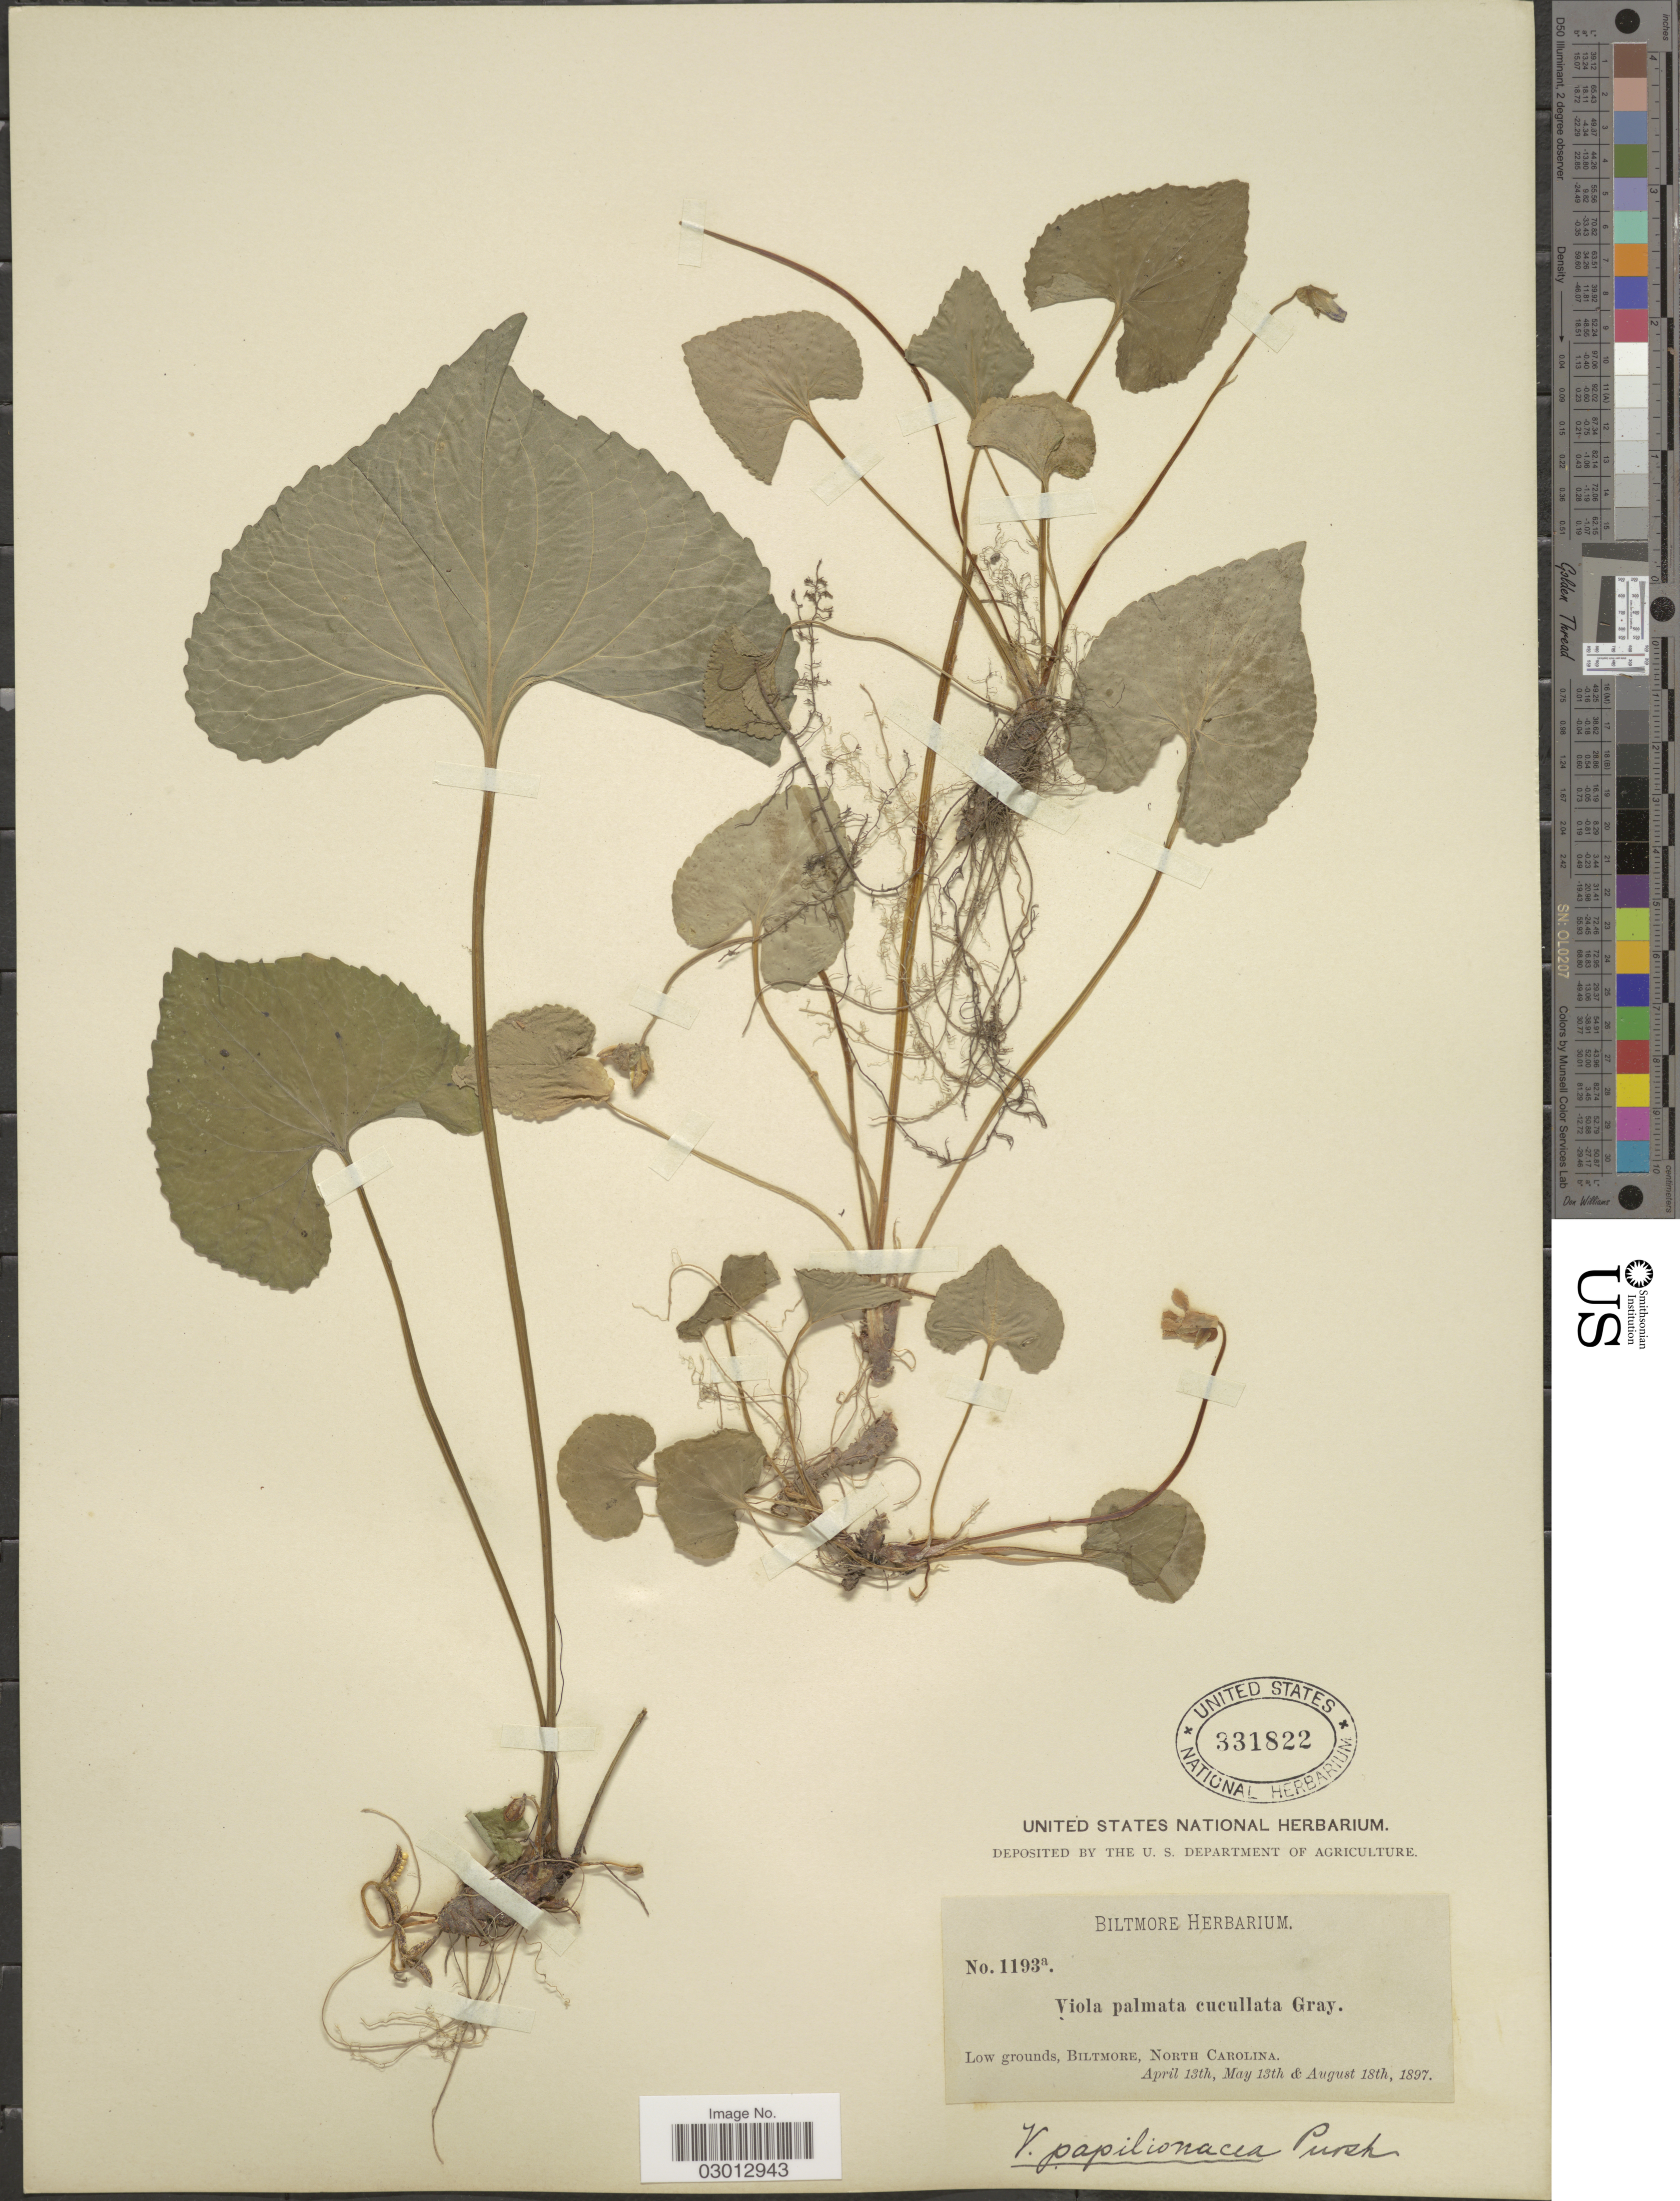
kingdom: Plantae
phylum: Tracheophyta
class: Magnoliopsida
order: Malpighiales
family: Violaceae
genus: Viola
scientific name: Viola papilionacea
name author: Pursh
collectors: ex herb. Biltmore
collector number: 1193a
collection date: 1897-04-13/1897-08-18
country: United States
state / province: North Carolina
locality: Low grounds, Biltmore.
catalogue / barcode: US 331822